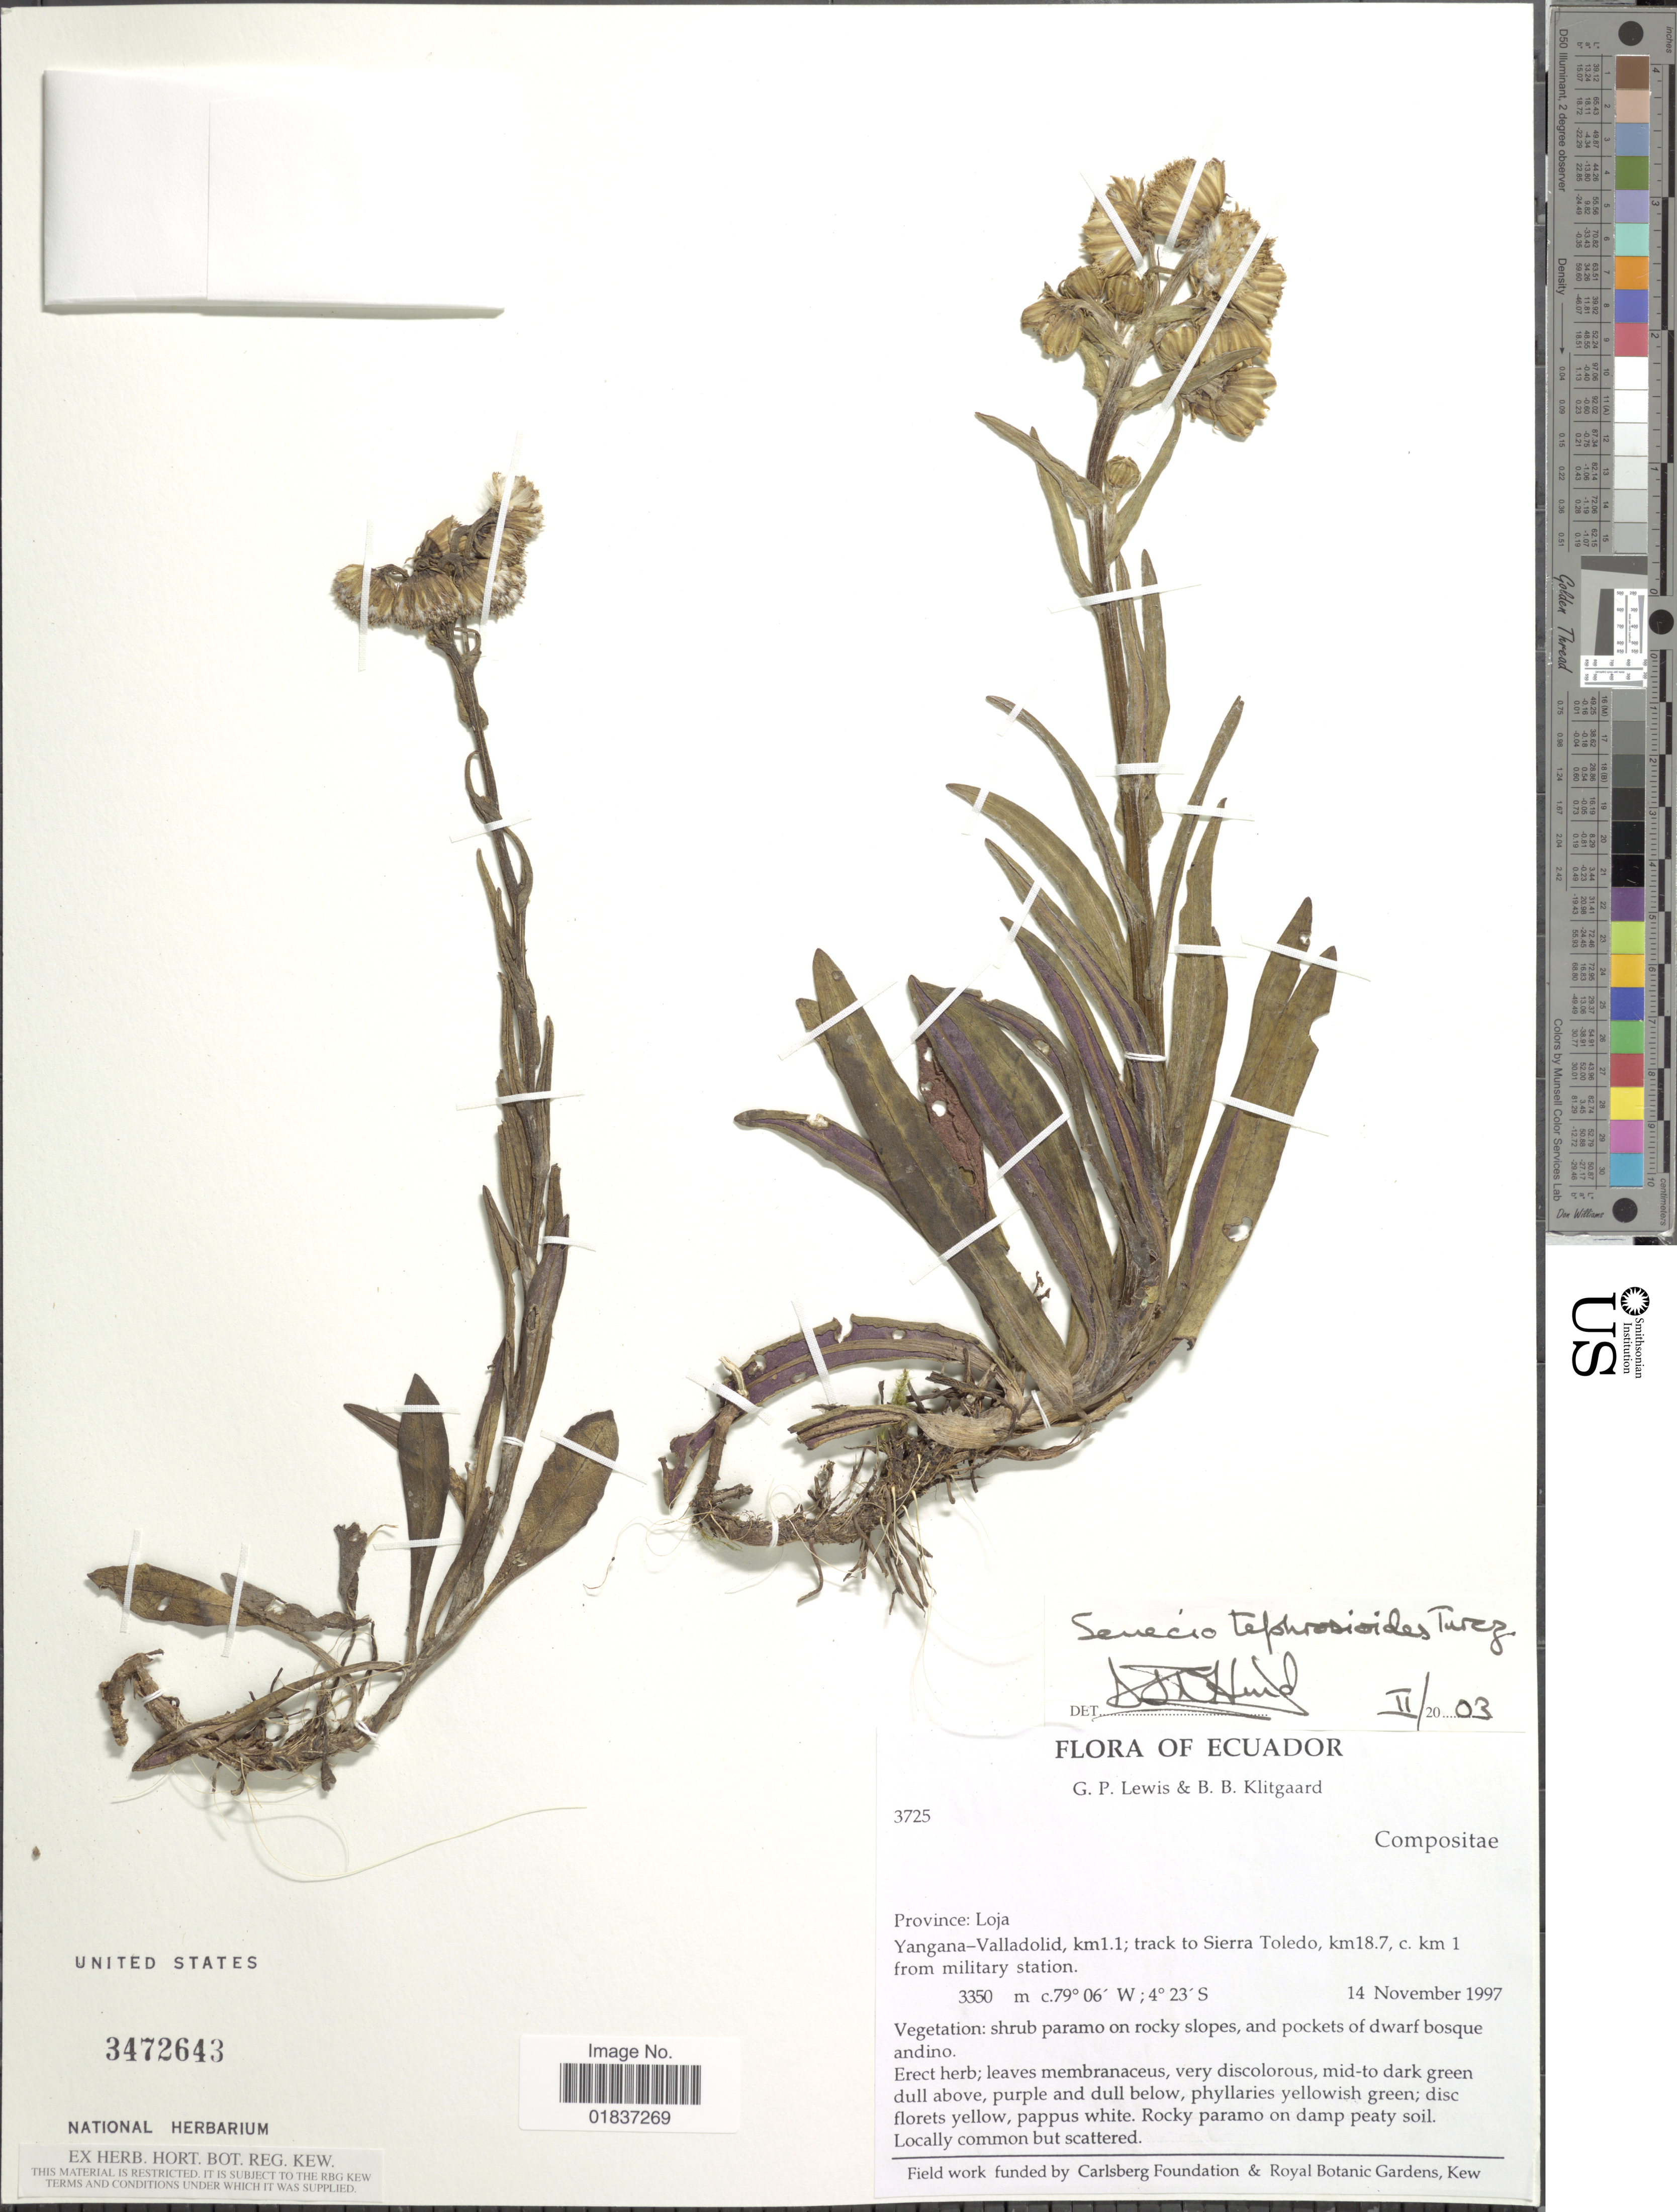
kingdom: Plantae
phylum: Tracheophyta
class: Magnoliopsida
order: Asterales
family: Asteraceae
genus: Senecio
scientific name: Senecio tephrosioides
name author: Turcz.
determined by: Salomon, Luciana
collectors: G. P. Lewis & B. B. Klitgaard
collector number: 3725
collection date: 1997-11-14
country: Ecuador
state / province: Loja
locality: Province: Loja. Yangan-Valladolod, km1.1; track to Sierra Toledo, km18.7, c. km 1 from military station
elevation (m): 3350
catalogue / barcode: US 3472643